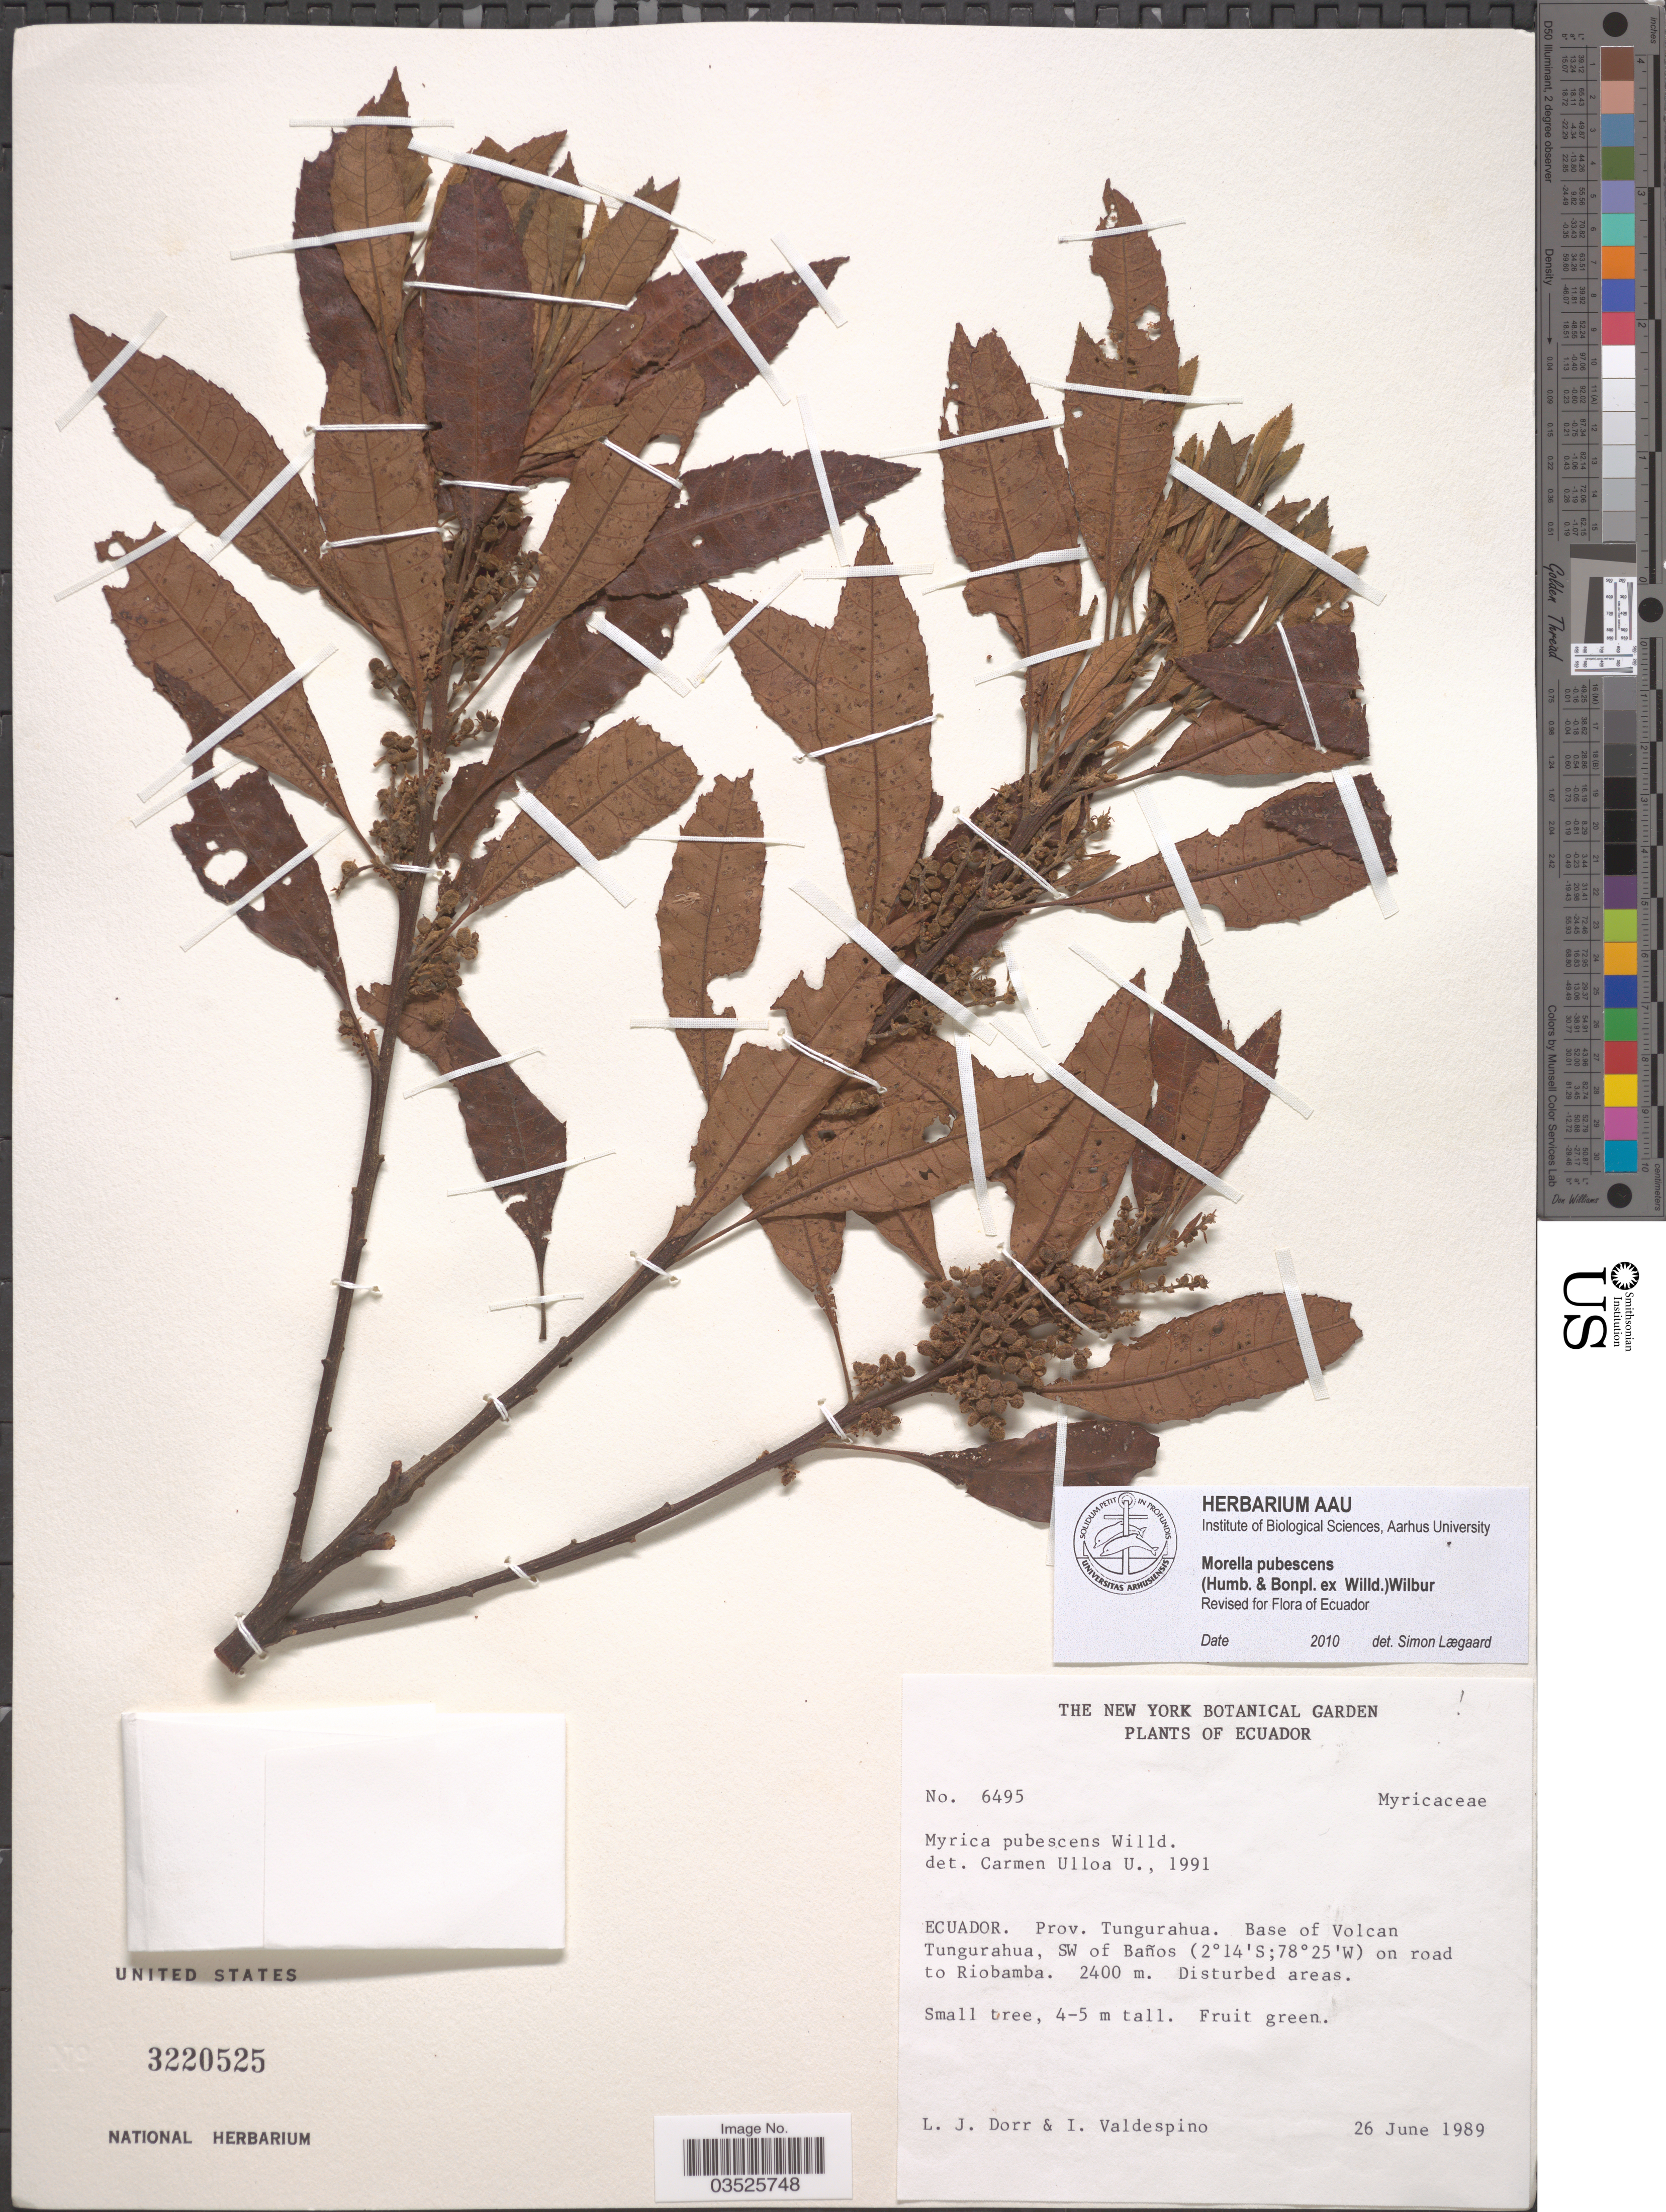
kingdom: Plantae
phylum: Tracheophyta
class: Magnoliopsida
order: Fagales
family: Myricaceae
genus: Morella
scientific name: Morella pubescens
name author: (Humb. & Bonpl. ex Willd.) Wilbur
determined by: Lægaard, S.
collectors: L. J. Dorr & I. Valdespino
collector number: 6495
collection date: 1989-06-26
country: Ecuador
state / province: Tungurahua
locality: Base of Volcan Tungurahua, SW of Baños on road to Riobamba.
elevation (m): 2400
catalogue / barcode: US 3220525